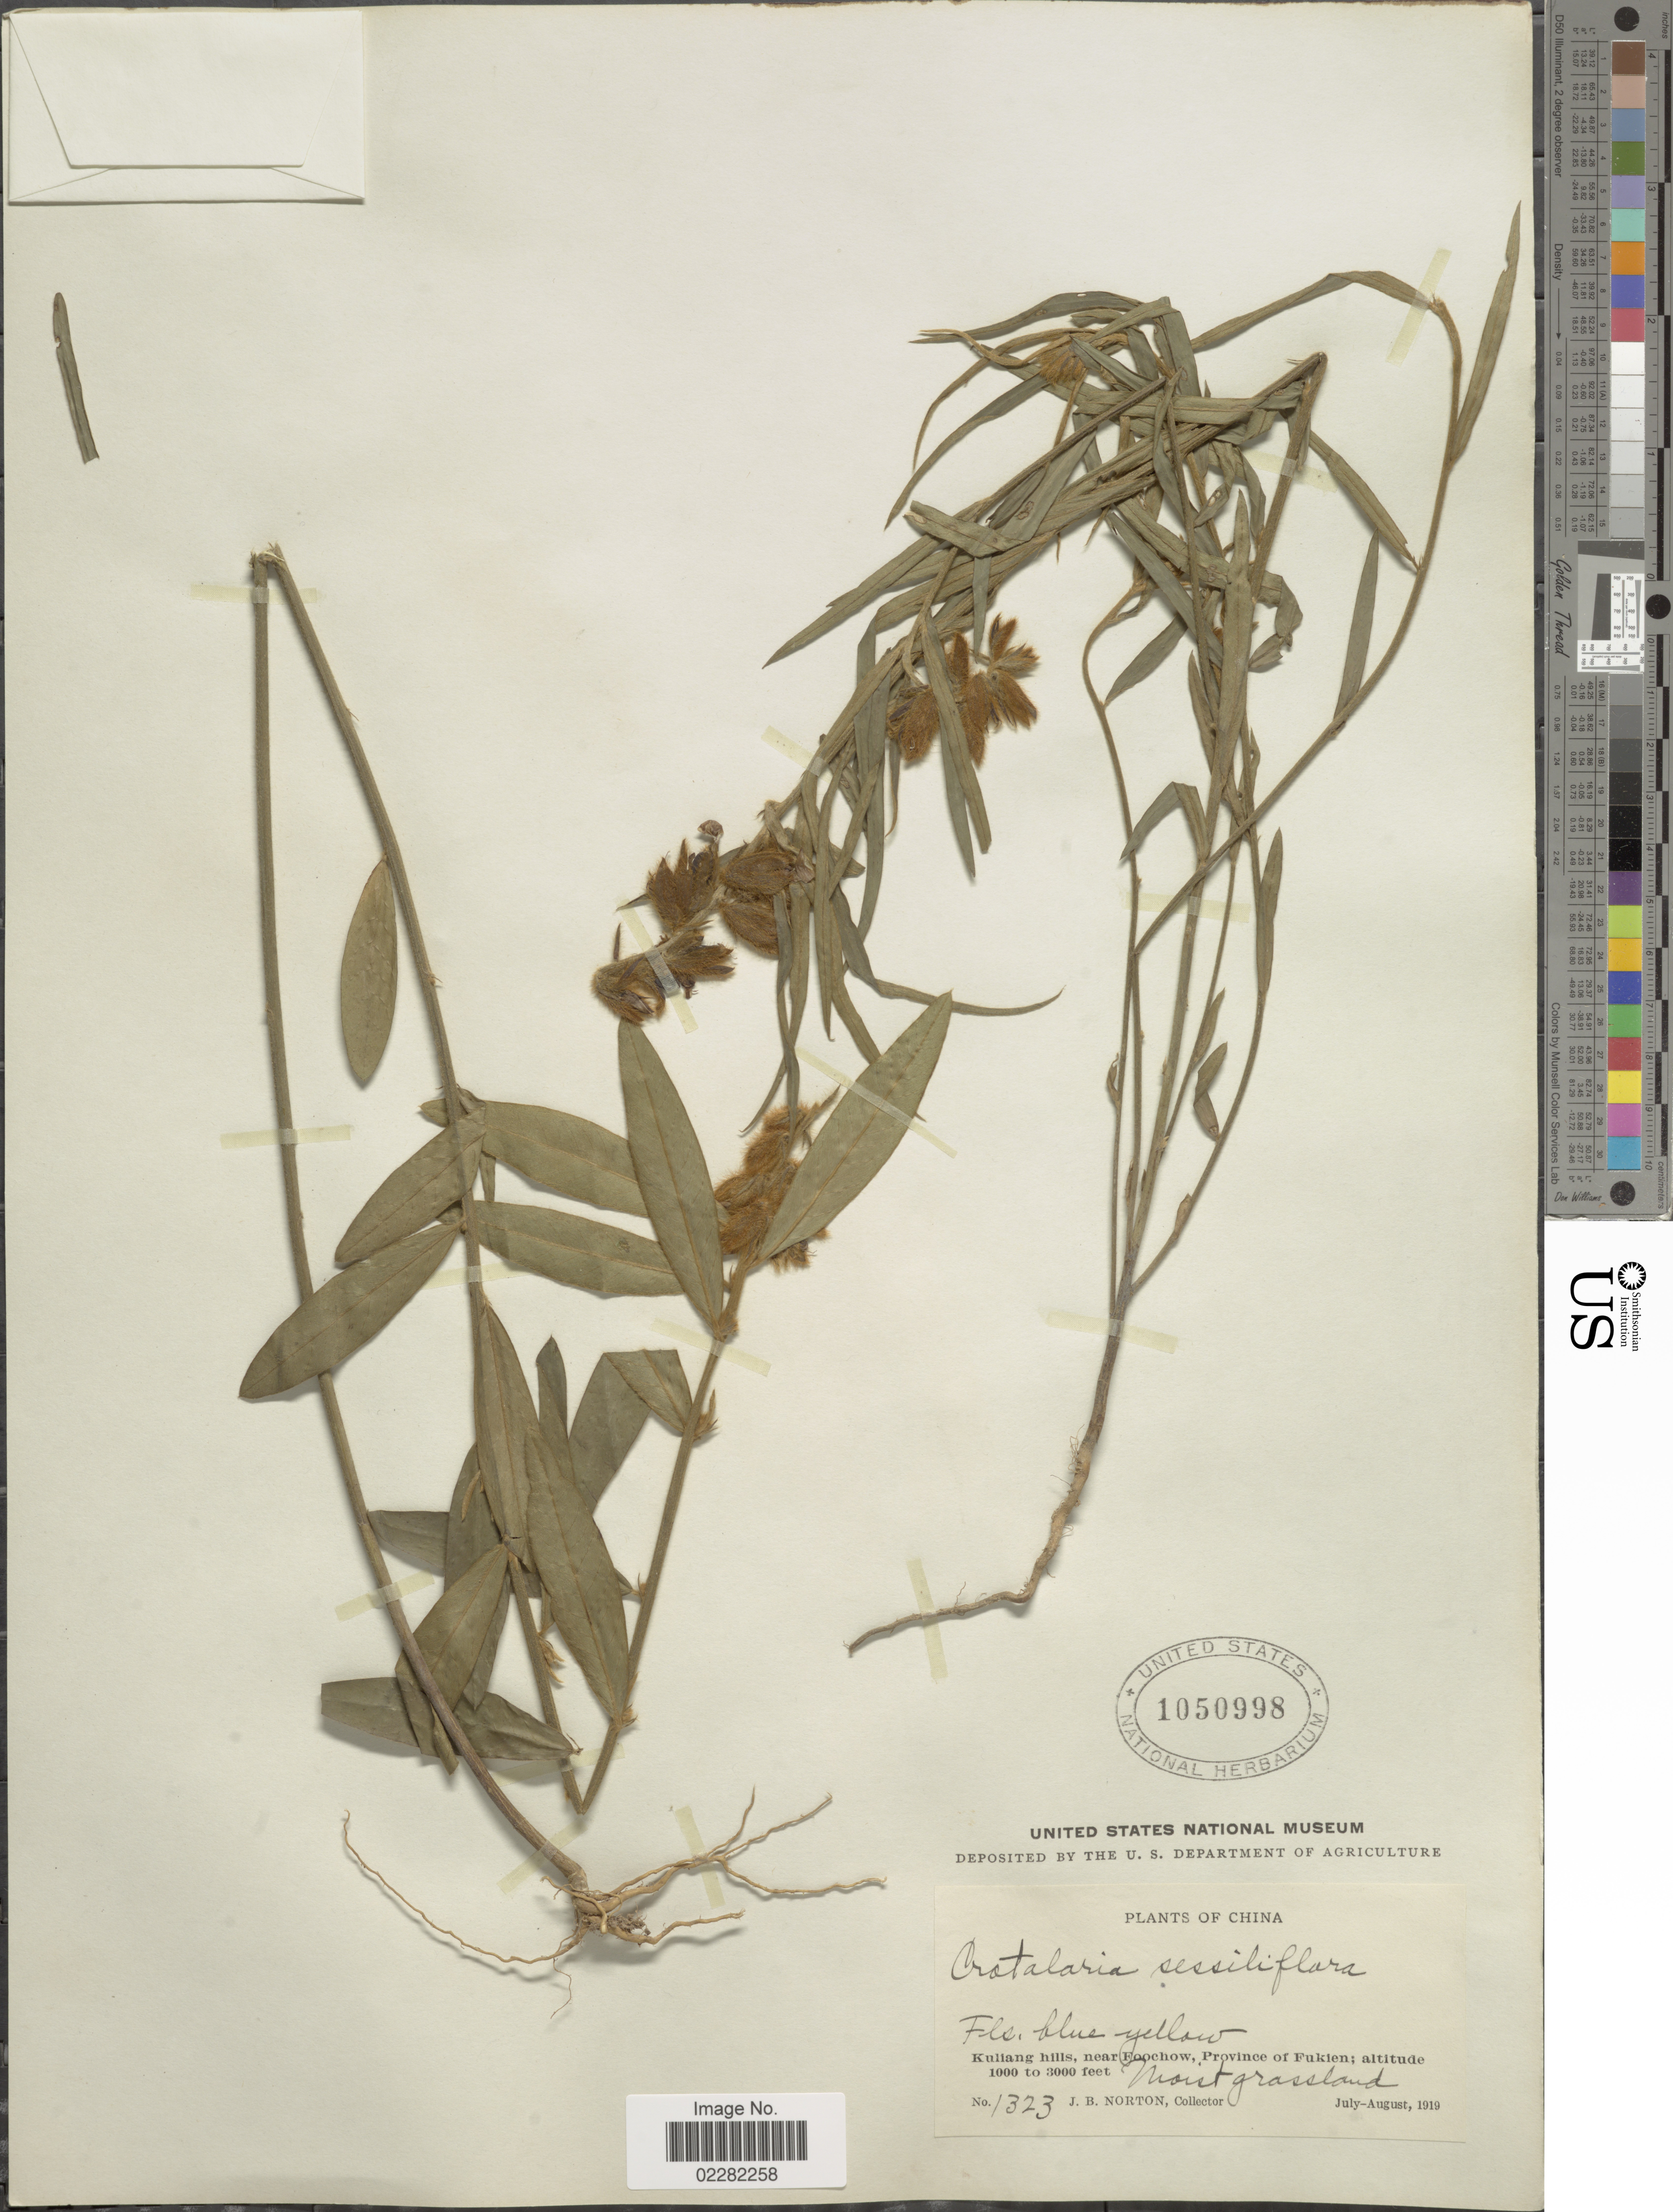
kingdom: Plantae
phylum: Tracheophyta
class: Magnoliopsida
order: Fabales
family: Fabaceae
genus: Crotalaria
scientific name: Crotalaria sessilifolia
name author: L.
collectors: J. B. Norton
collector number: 1323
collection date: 1919-07/1919-08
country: China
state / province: Fujian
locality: Kuliang hills, near Foochow, Province of Fukien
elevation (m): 305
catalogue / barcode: US 1050998